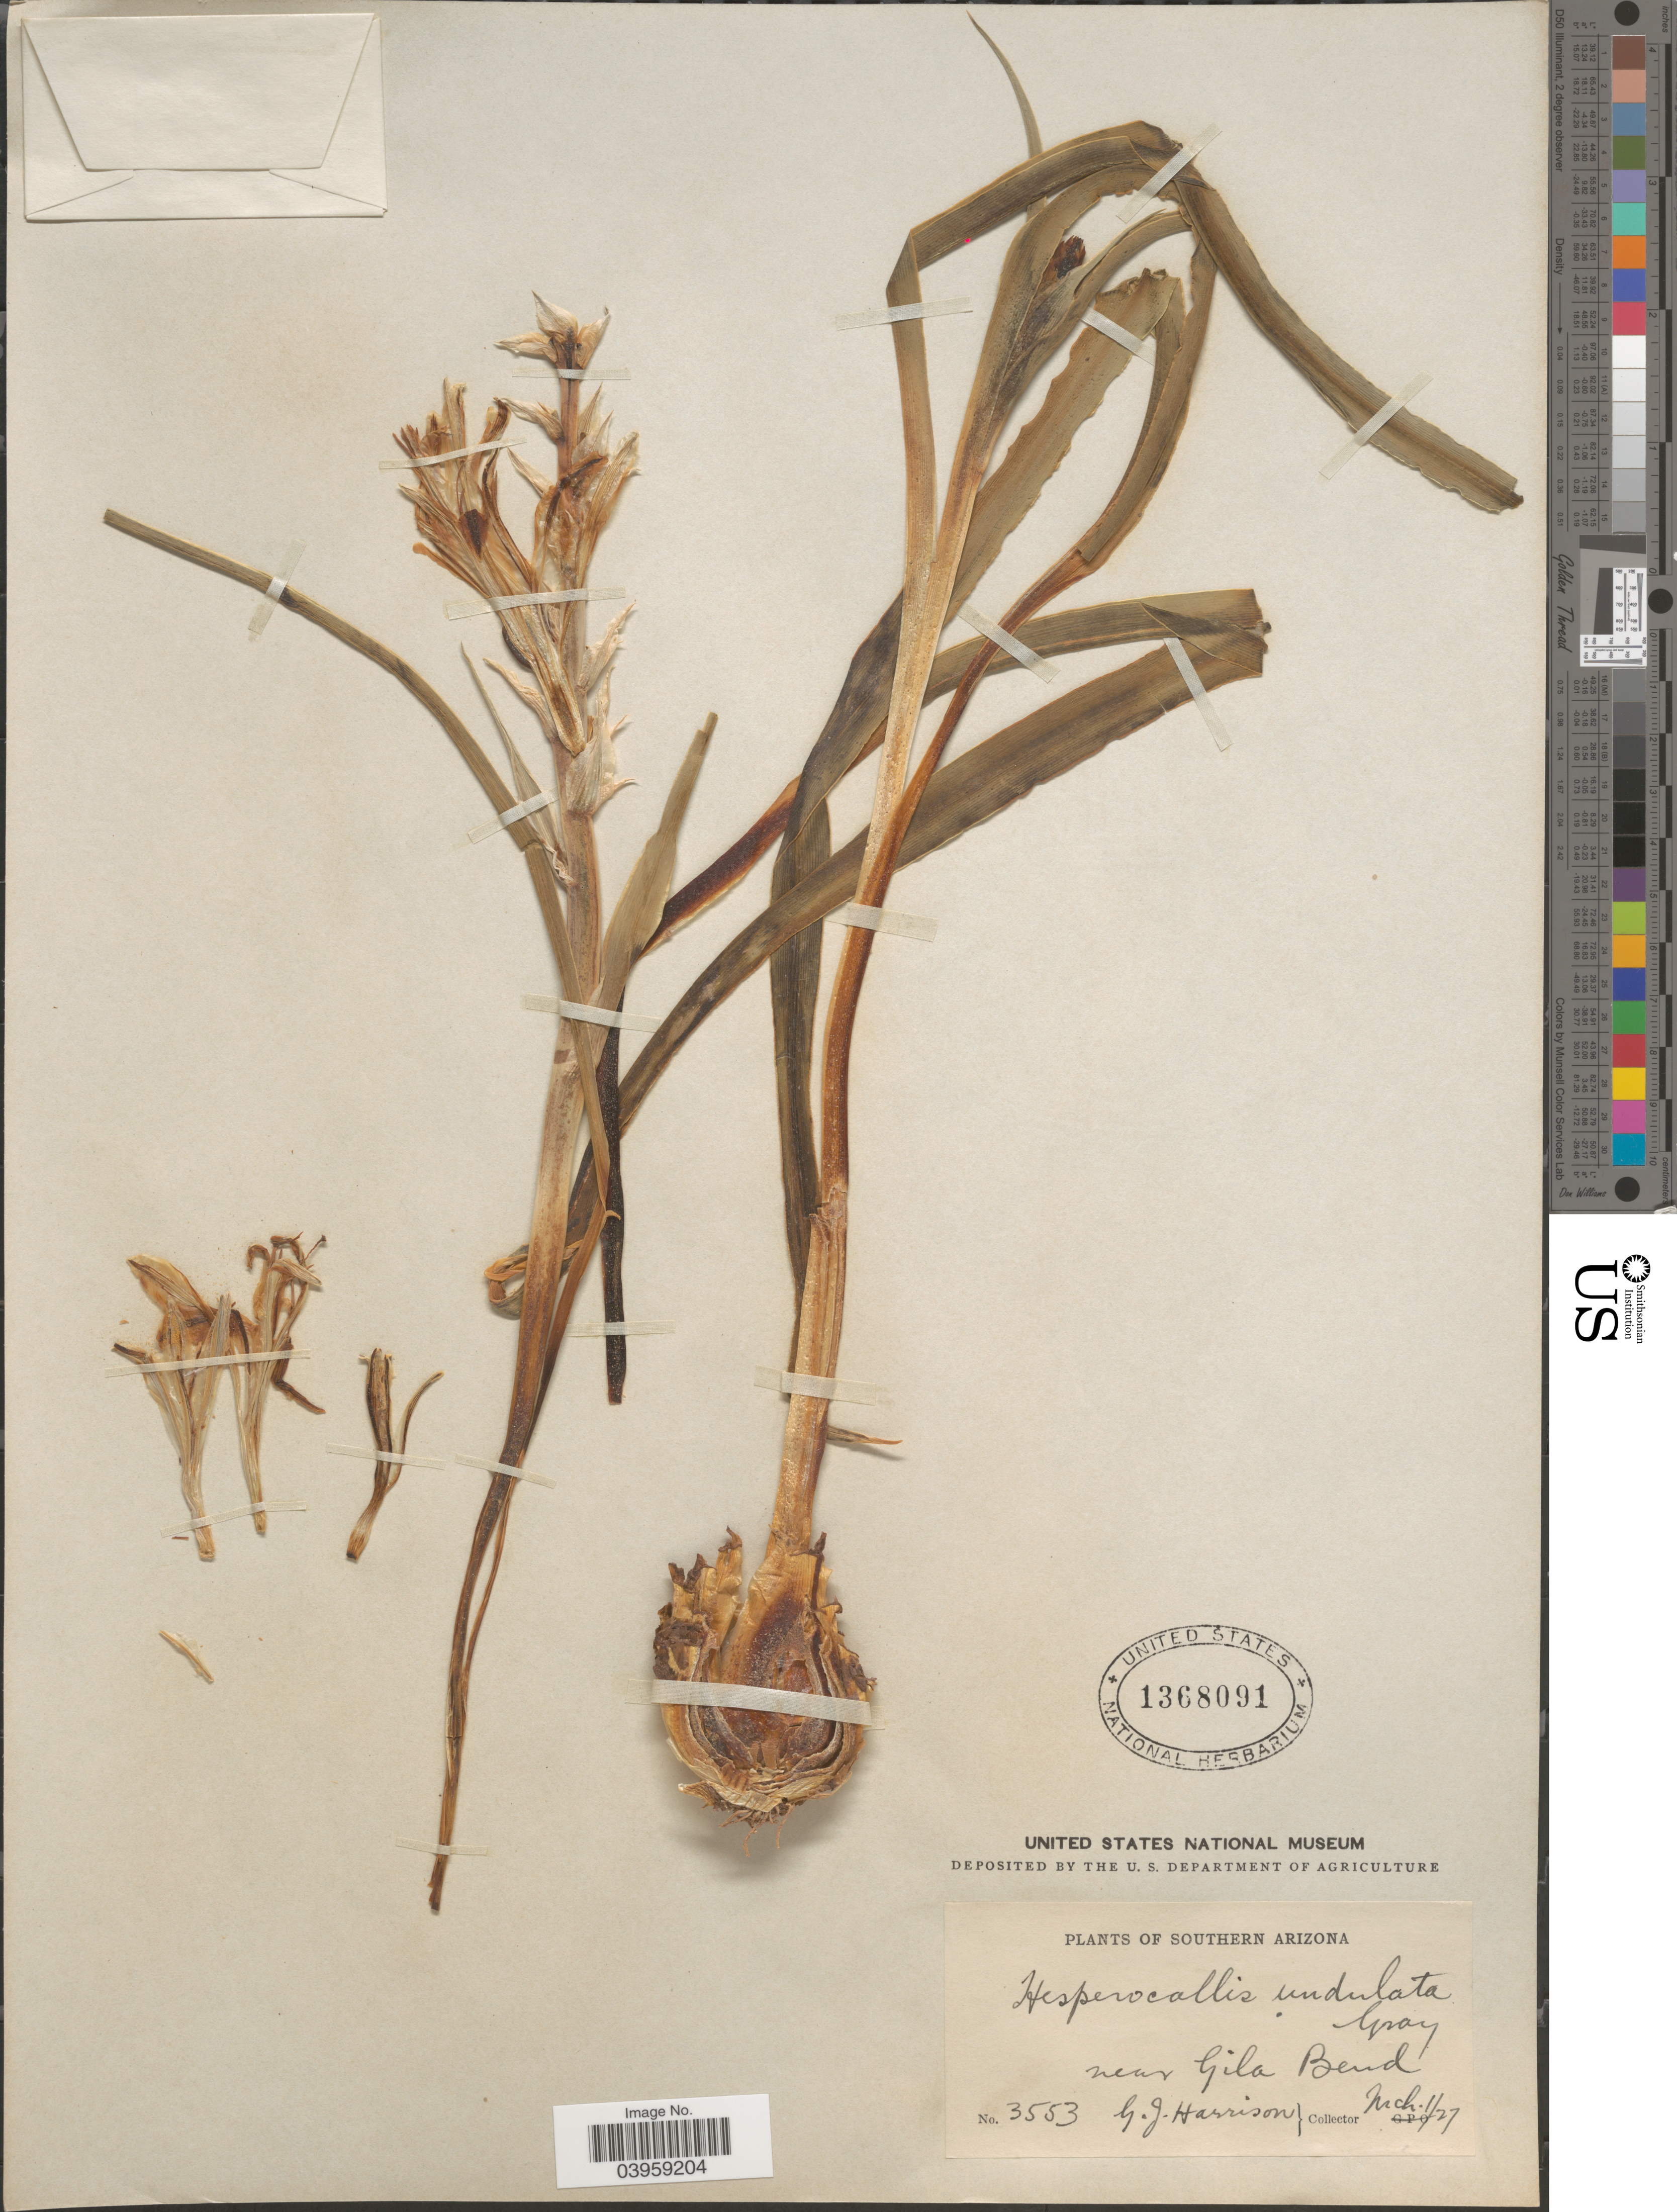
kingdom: Plantae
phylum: Tracheophyta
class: Liliopsida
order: Asparagales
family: Asparagaceae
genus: Hesperocallis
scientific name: Hesperocallis undulata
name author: A. Gray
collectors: G. J. Harrison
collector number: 3553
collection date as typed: Transcribed d/m/y: 1/3/27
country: United States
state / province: Arizona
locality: Southern Arizona. Near Gila Bend.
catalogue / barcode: US 1368091